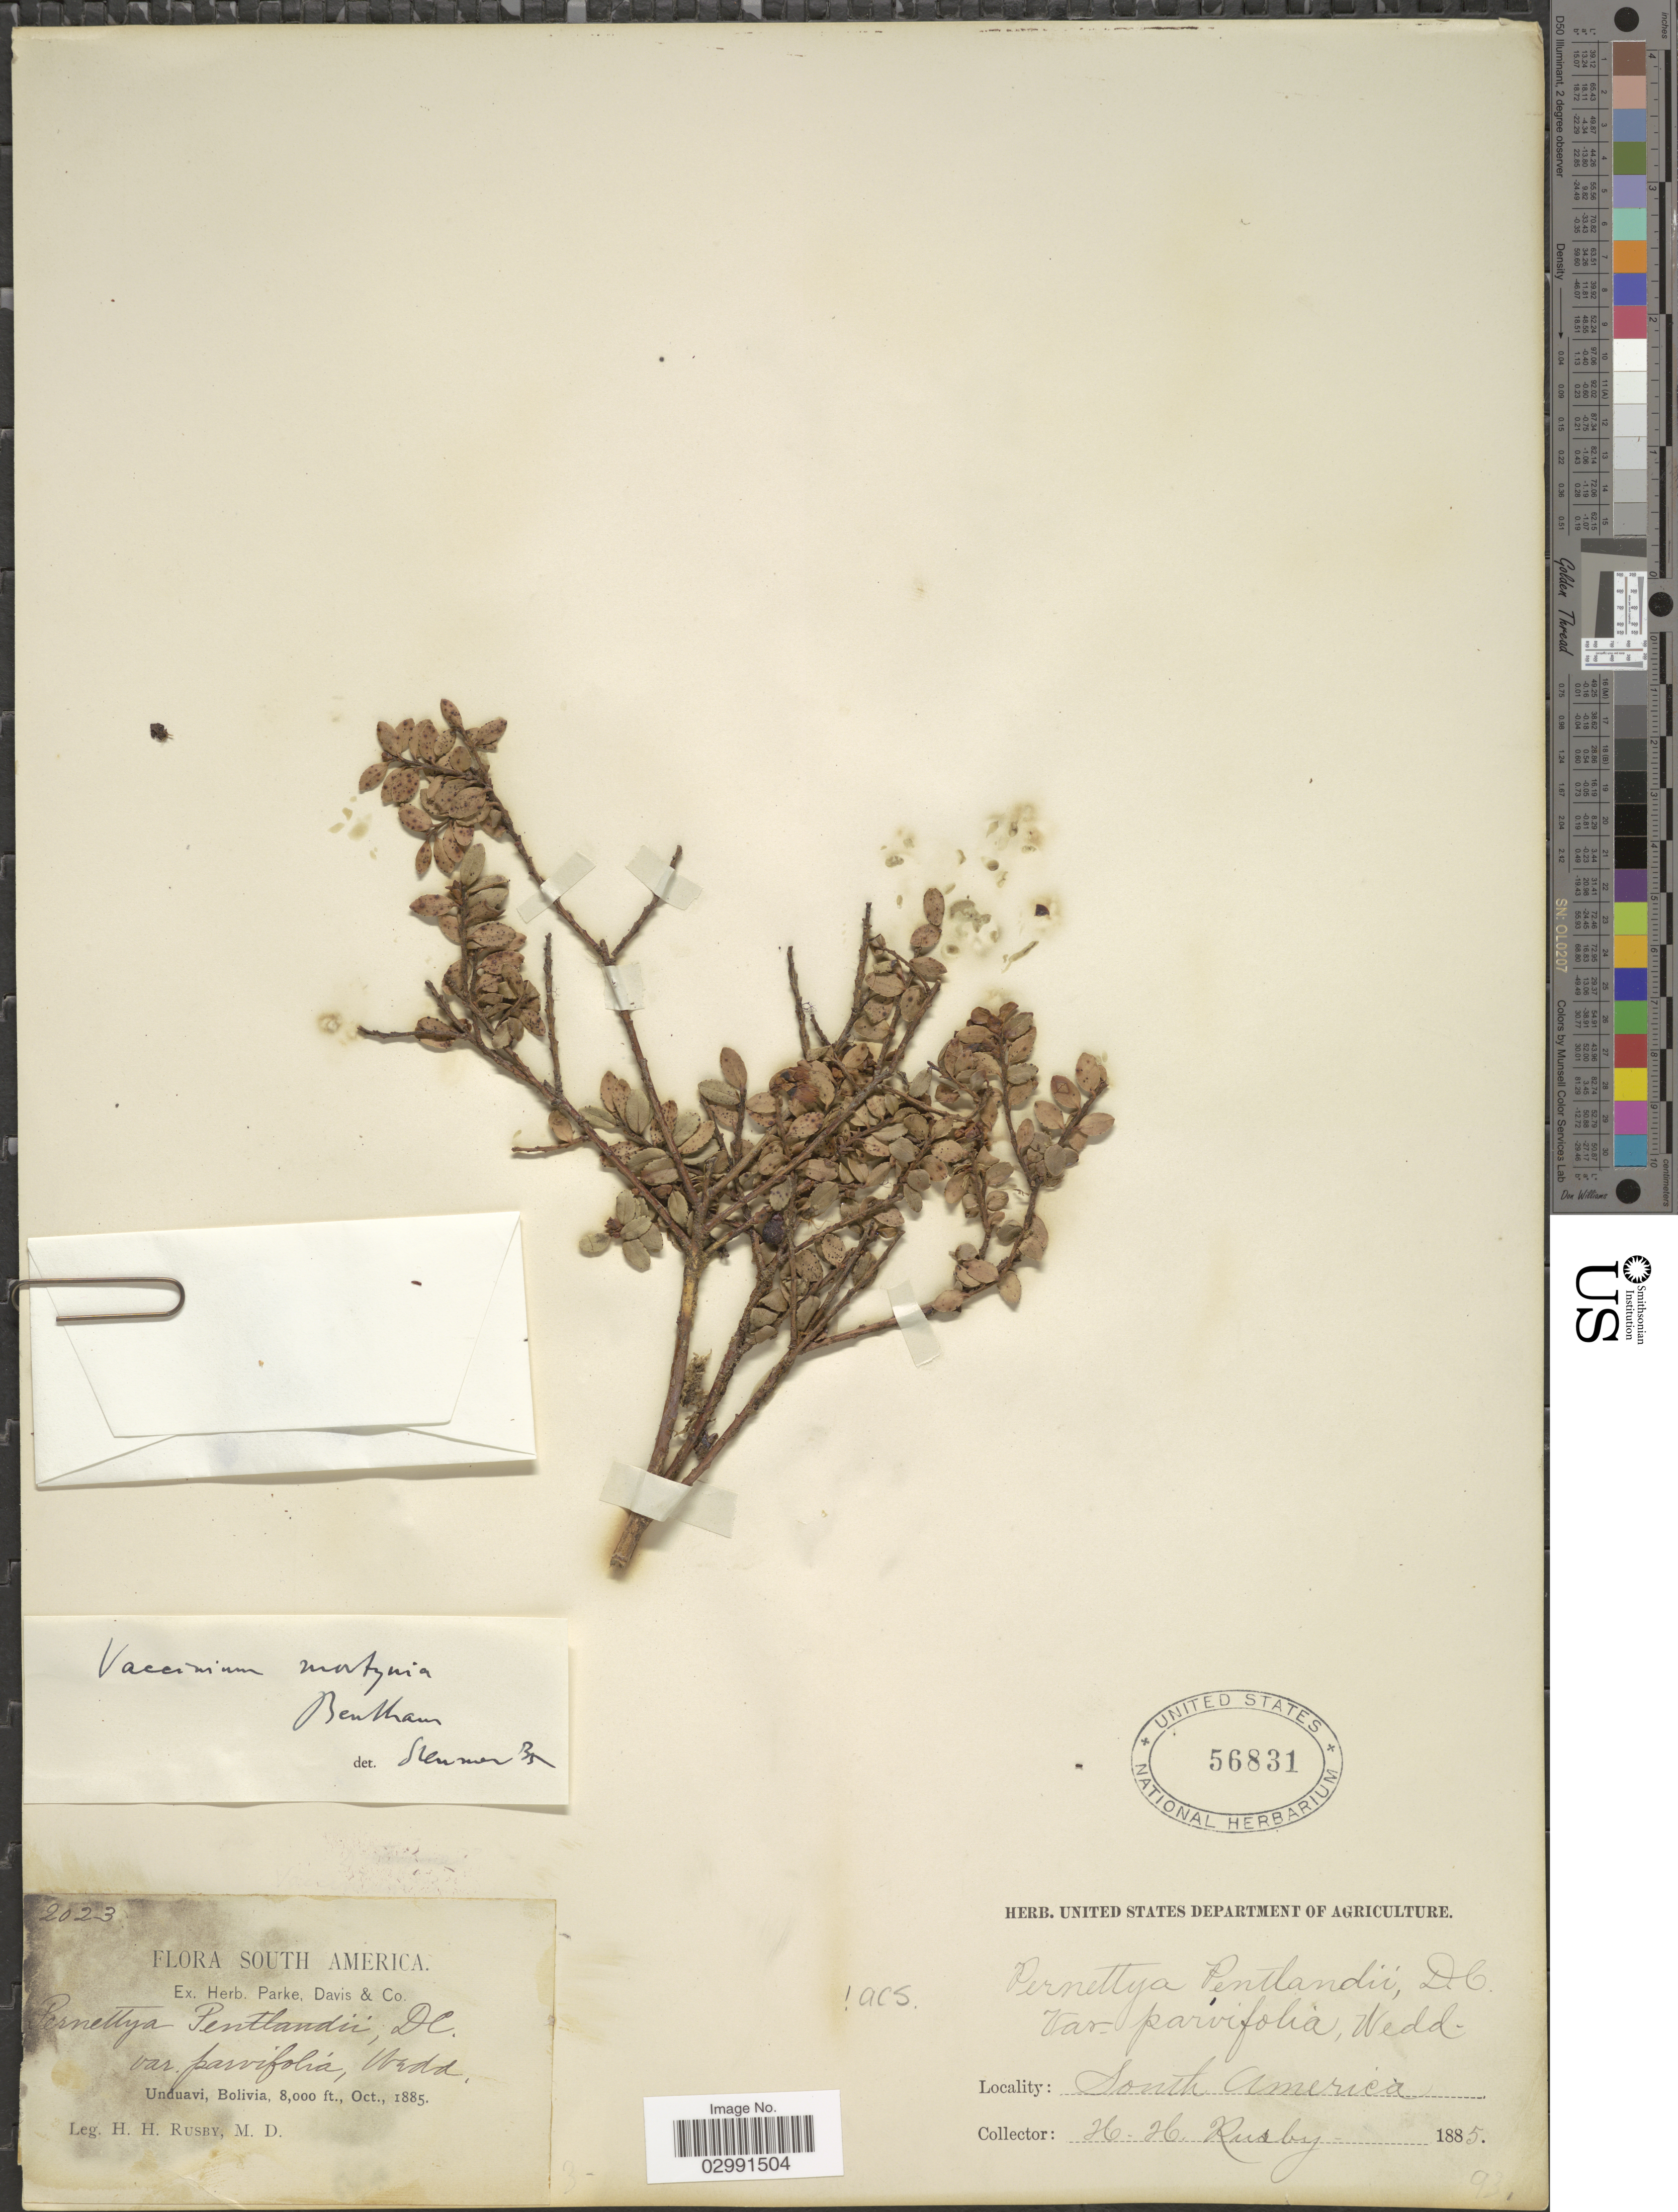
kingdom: Plantae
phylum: Tracheophyta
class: Magnoliopsida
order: Ericales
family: Ericaceae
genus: Vaccinium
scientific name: Vaccinium floribundum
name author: Kunth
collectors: H. H. Rusby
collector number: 2023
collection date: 1885-10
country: Bolivia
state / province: La Paz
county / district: Nor Yungas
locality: Unduavi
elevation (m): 2438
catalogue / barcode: US 56831